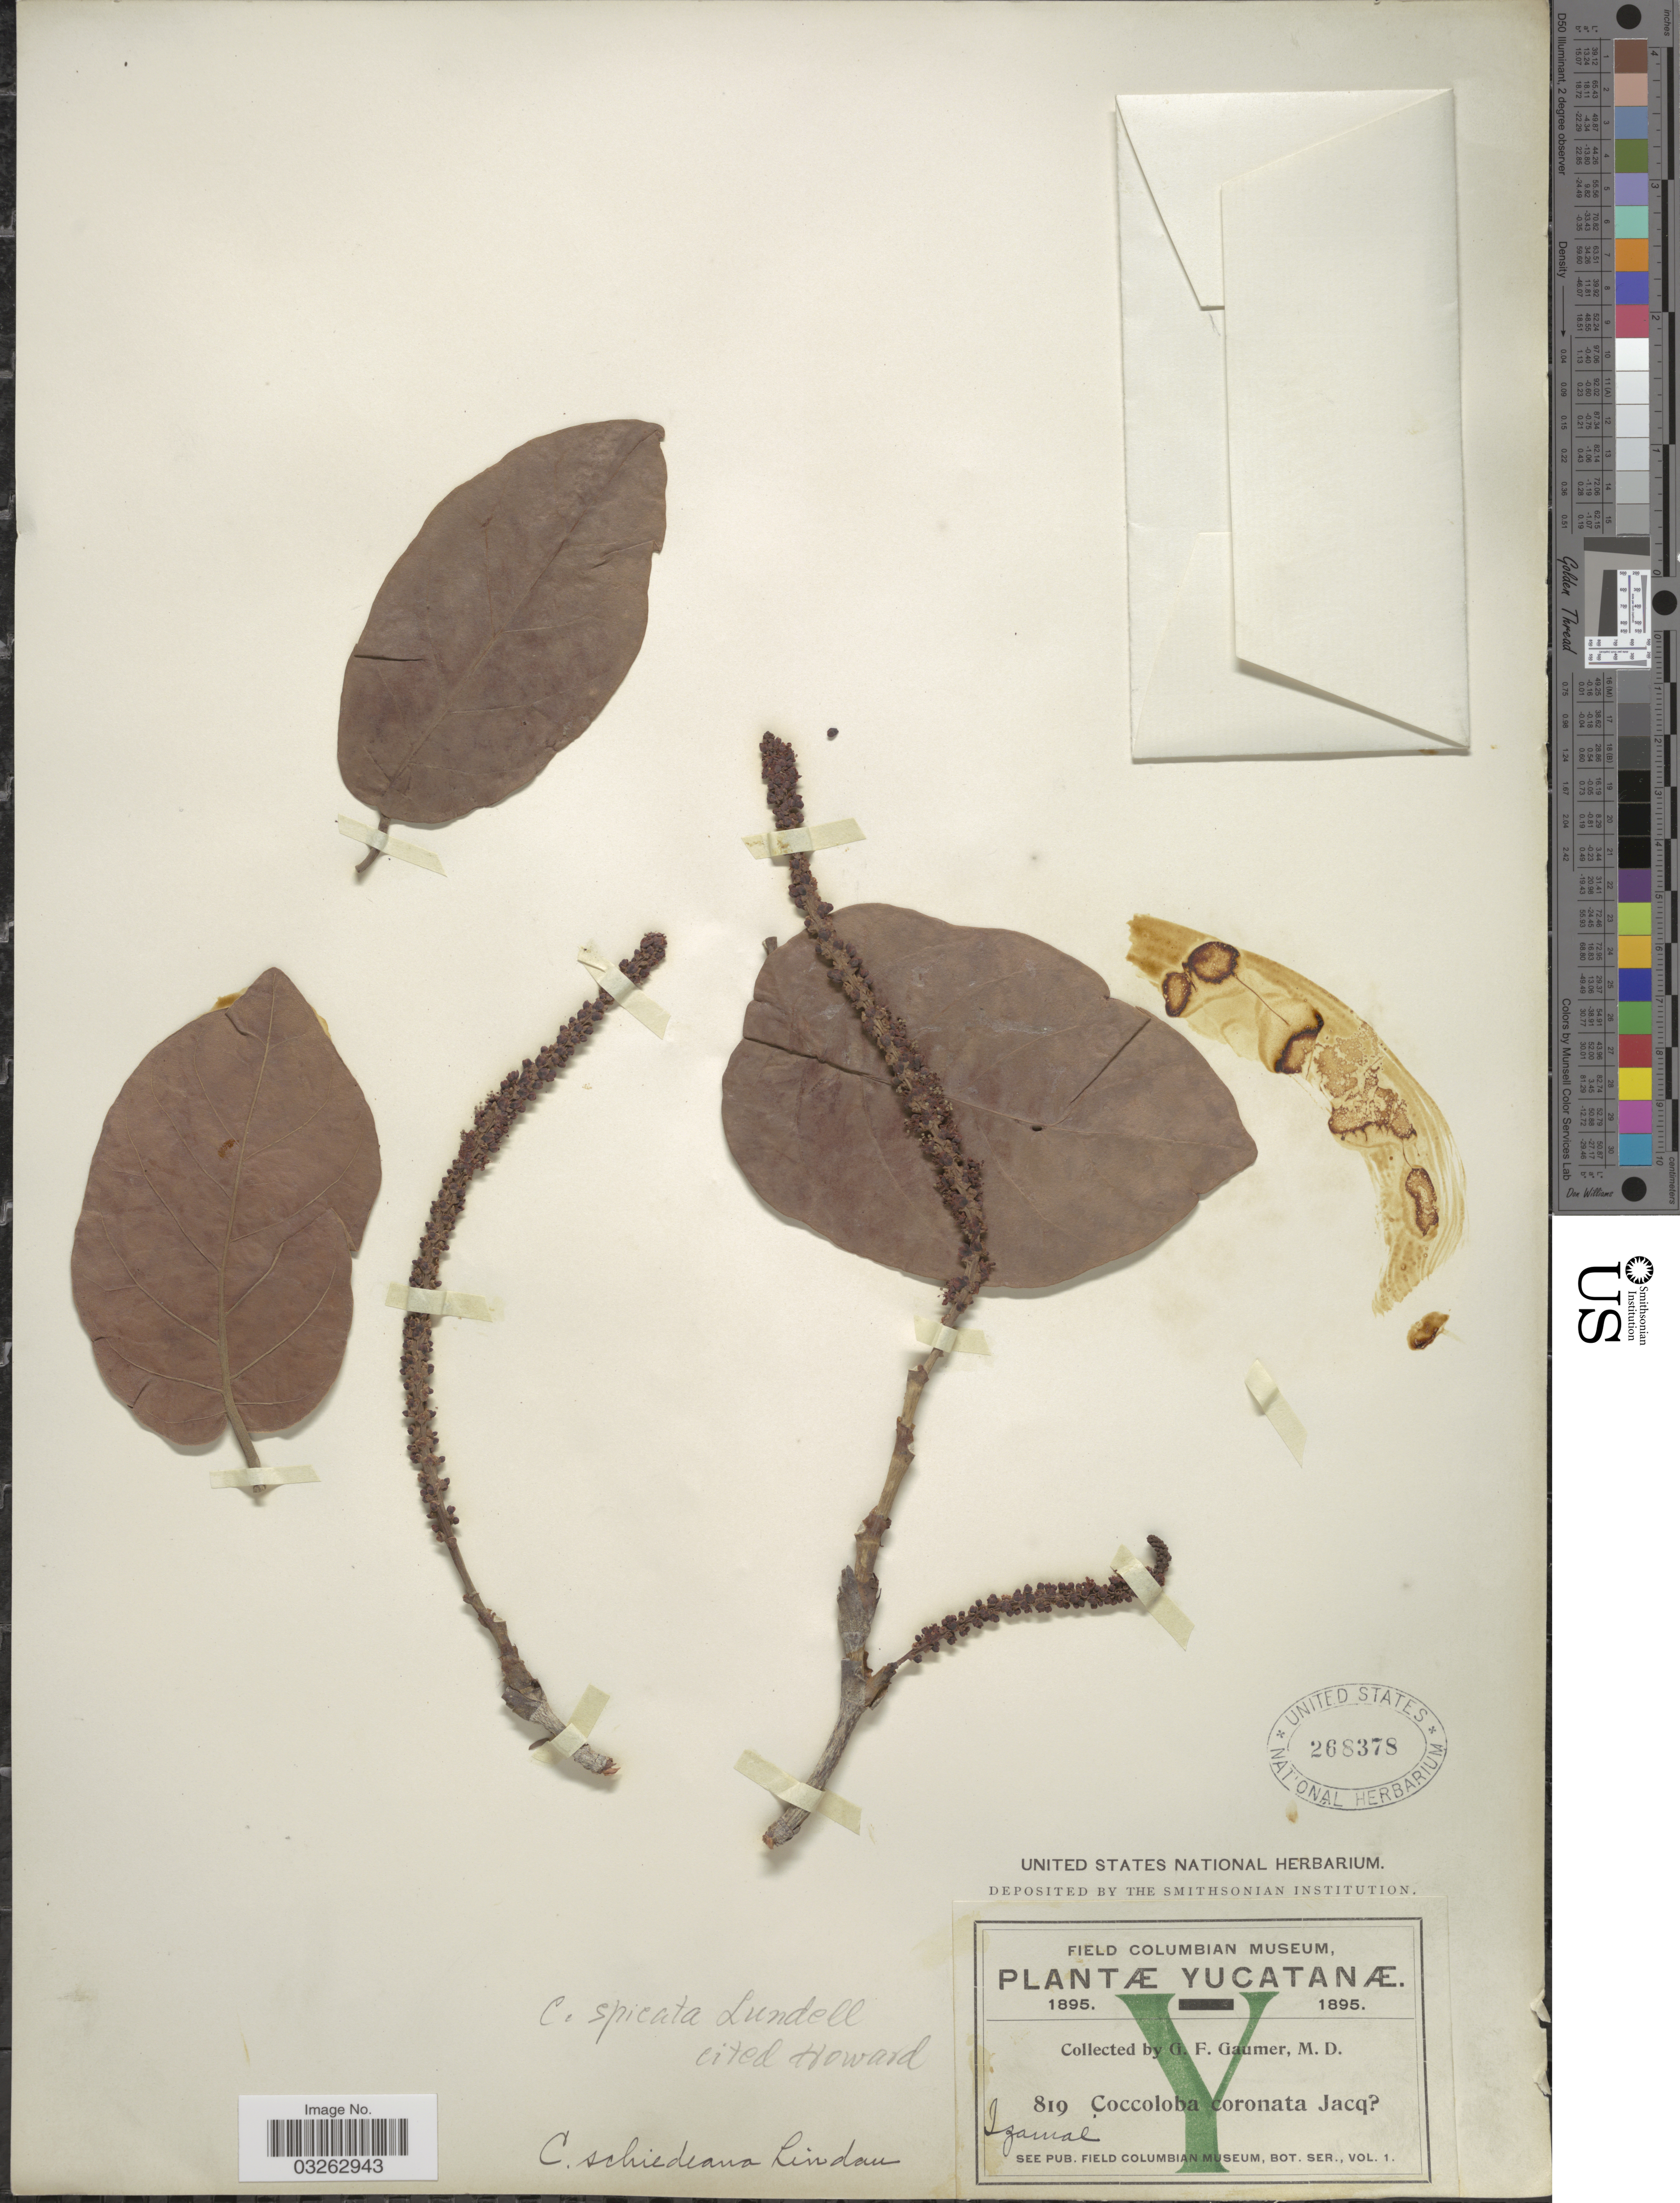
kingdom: Plantae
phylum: Tracheophyta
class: Magnoliopsida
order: Caryophyllales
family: Polygonaceae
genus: Coccoloba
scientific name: Coccoloba spicata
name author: Lundell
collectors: G. F. Gaumer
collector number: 819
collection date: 1895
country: Mexico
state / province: Yucatán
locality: Izamal.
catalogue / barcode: US 268378